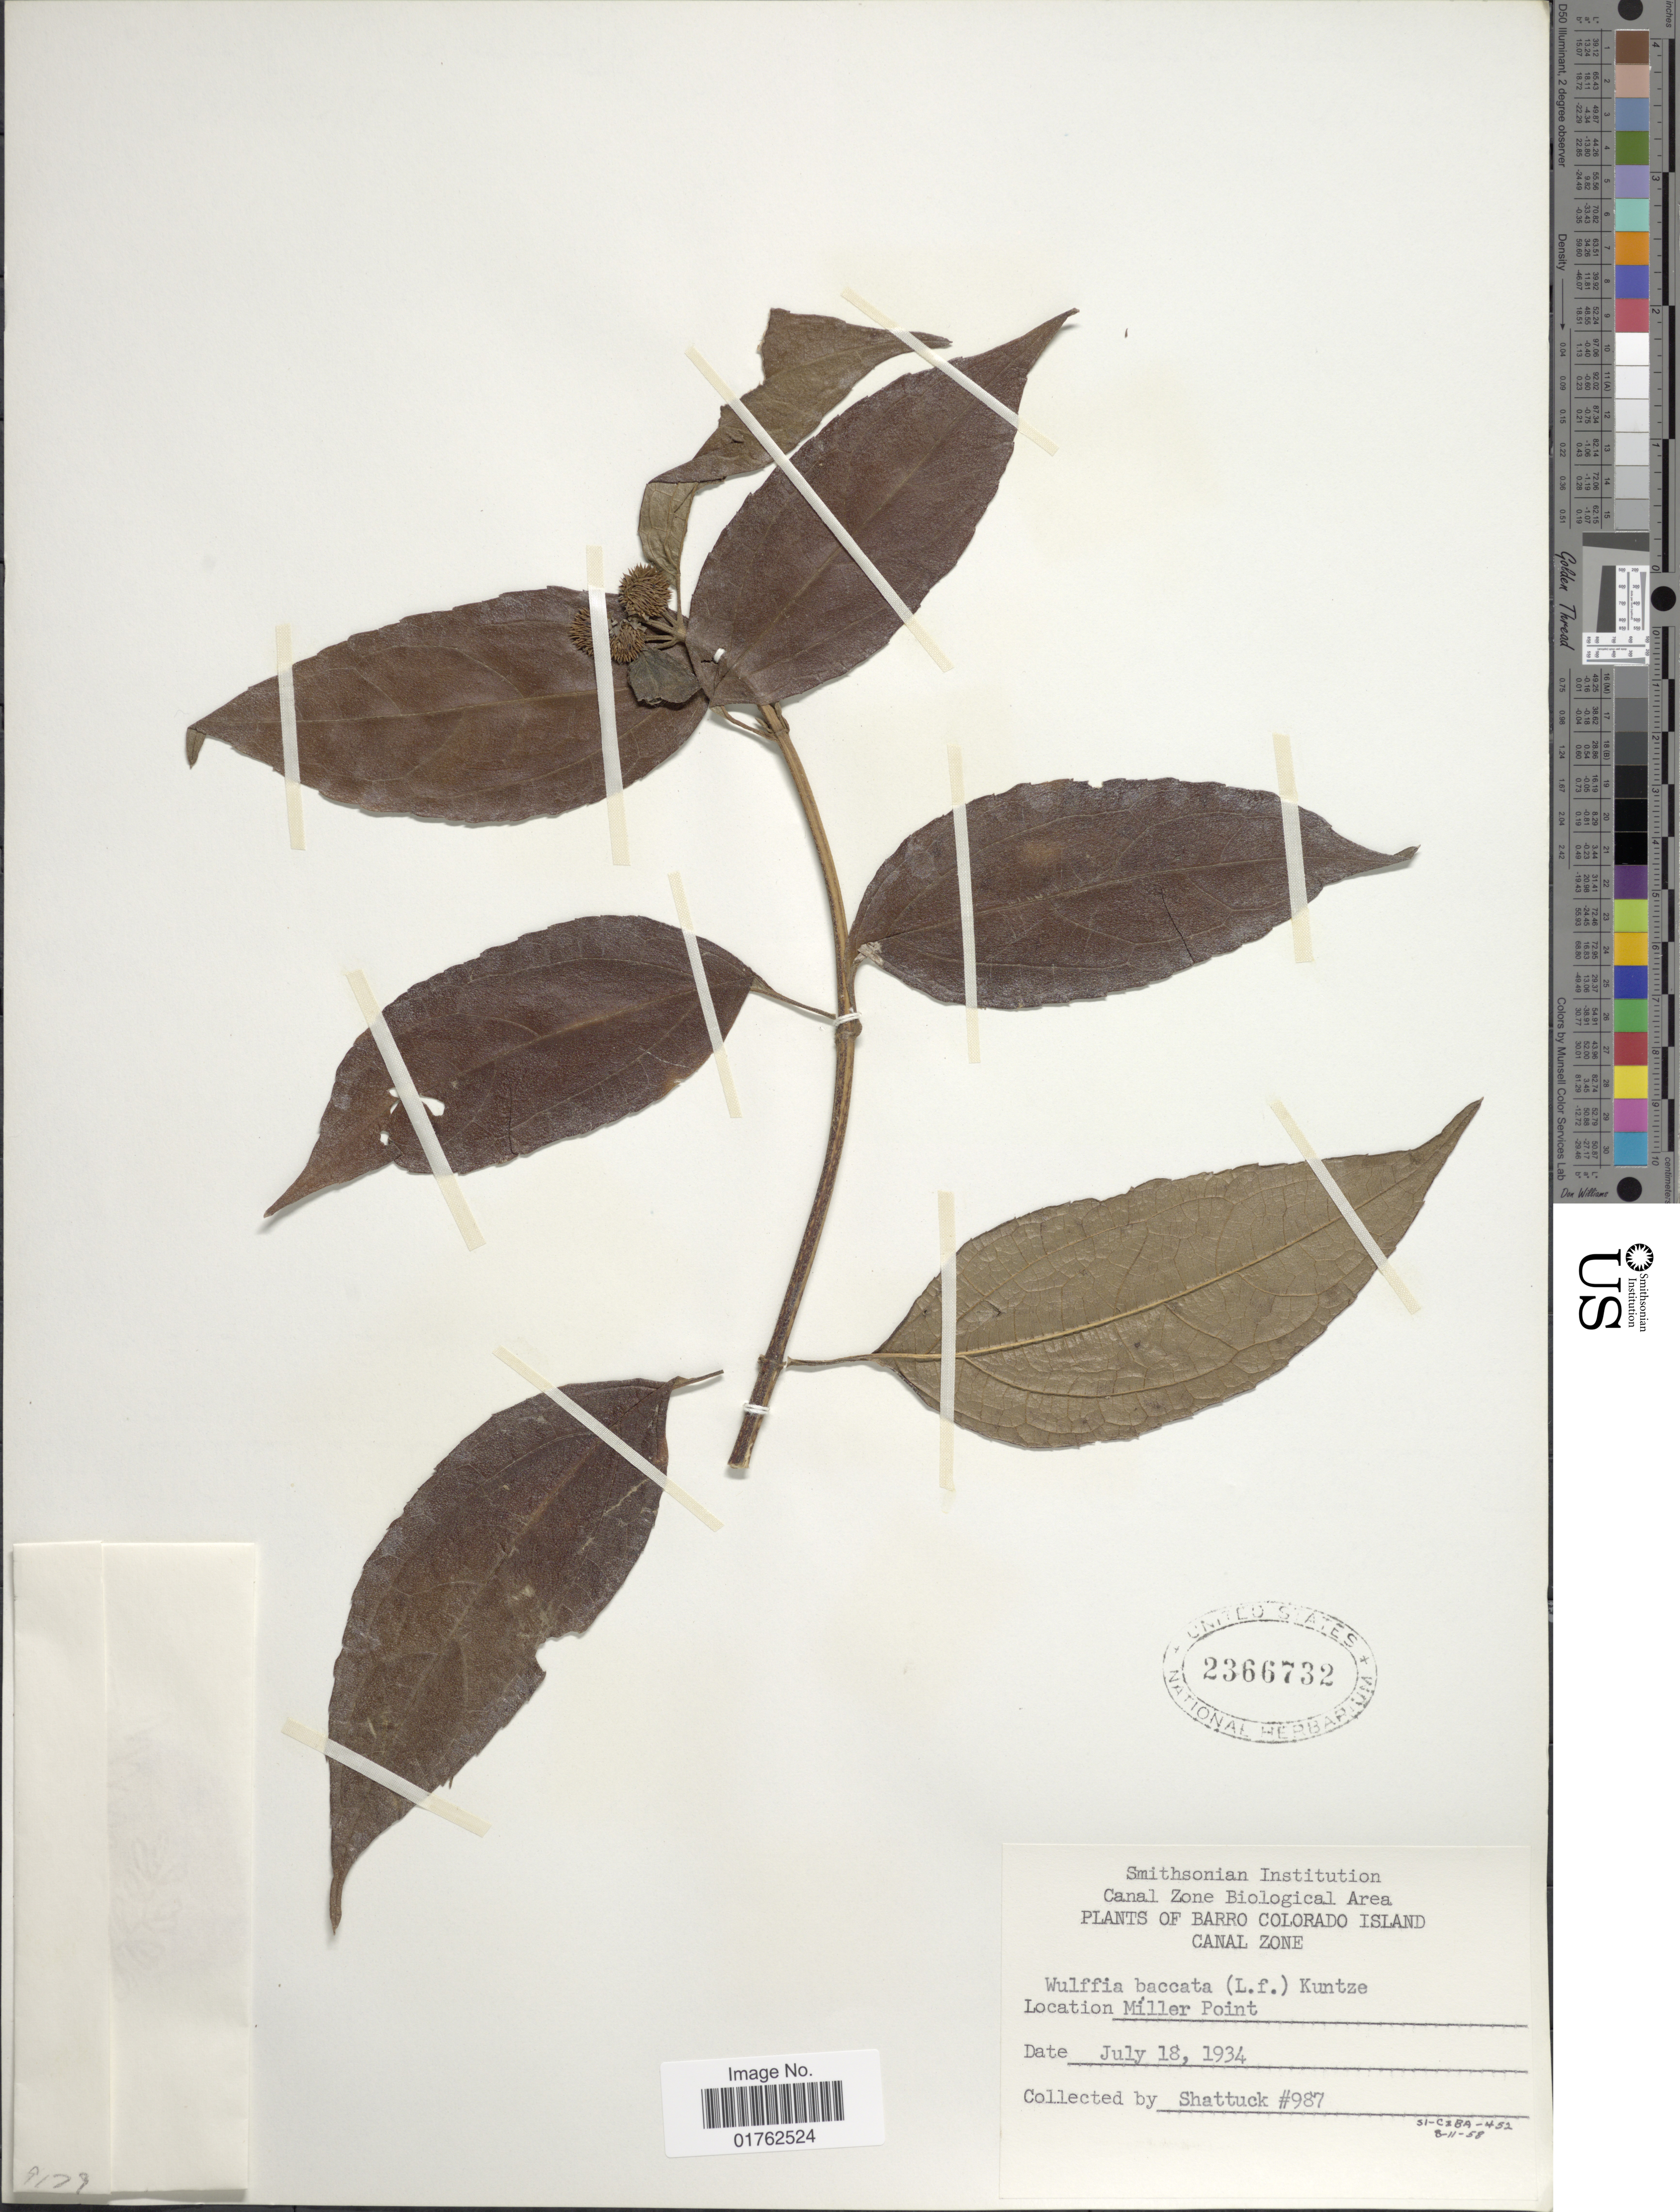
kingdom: Plantae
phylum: Tracheophyta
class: Magnoliopsida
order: Asterales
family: Asteraceae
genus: Wulffia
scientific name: Wulffia baccata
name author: (L. f.) Kuntze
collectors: Shattuck, --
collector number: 987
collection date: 1934-07-18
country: Panama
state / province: Colón / Panamá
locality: Miller Point, Canal Zone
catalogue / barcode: US 2366732